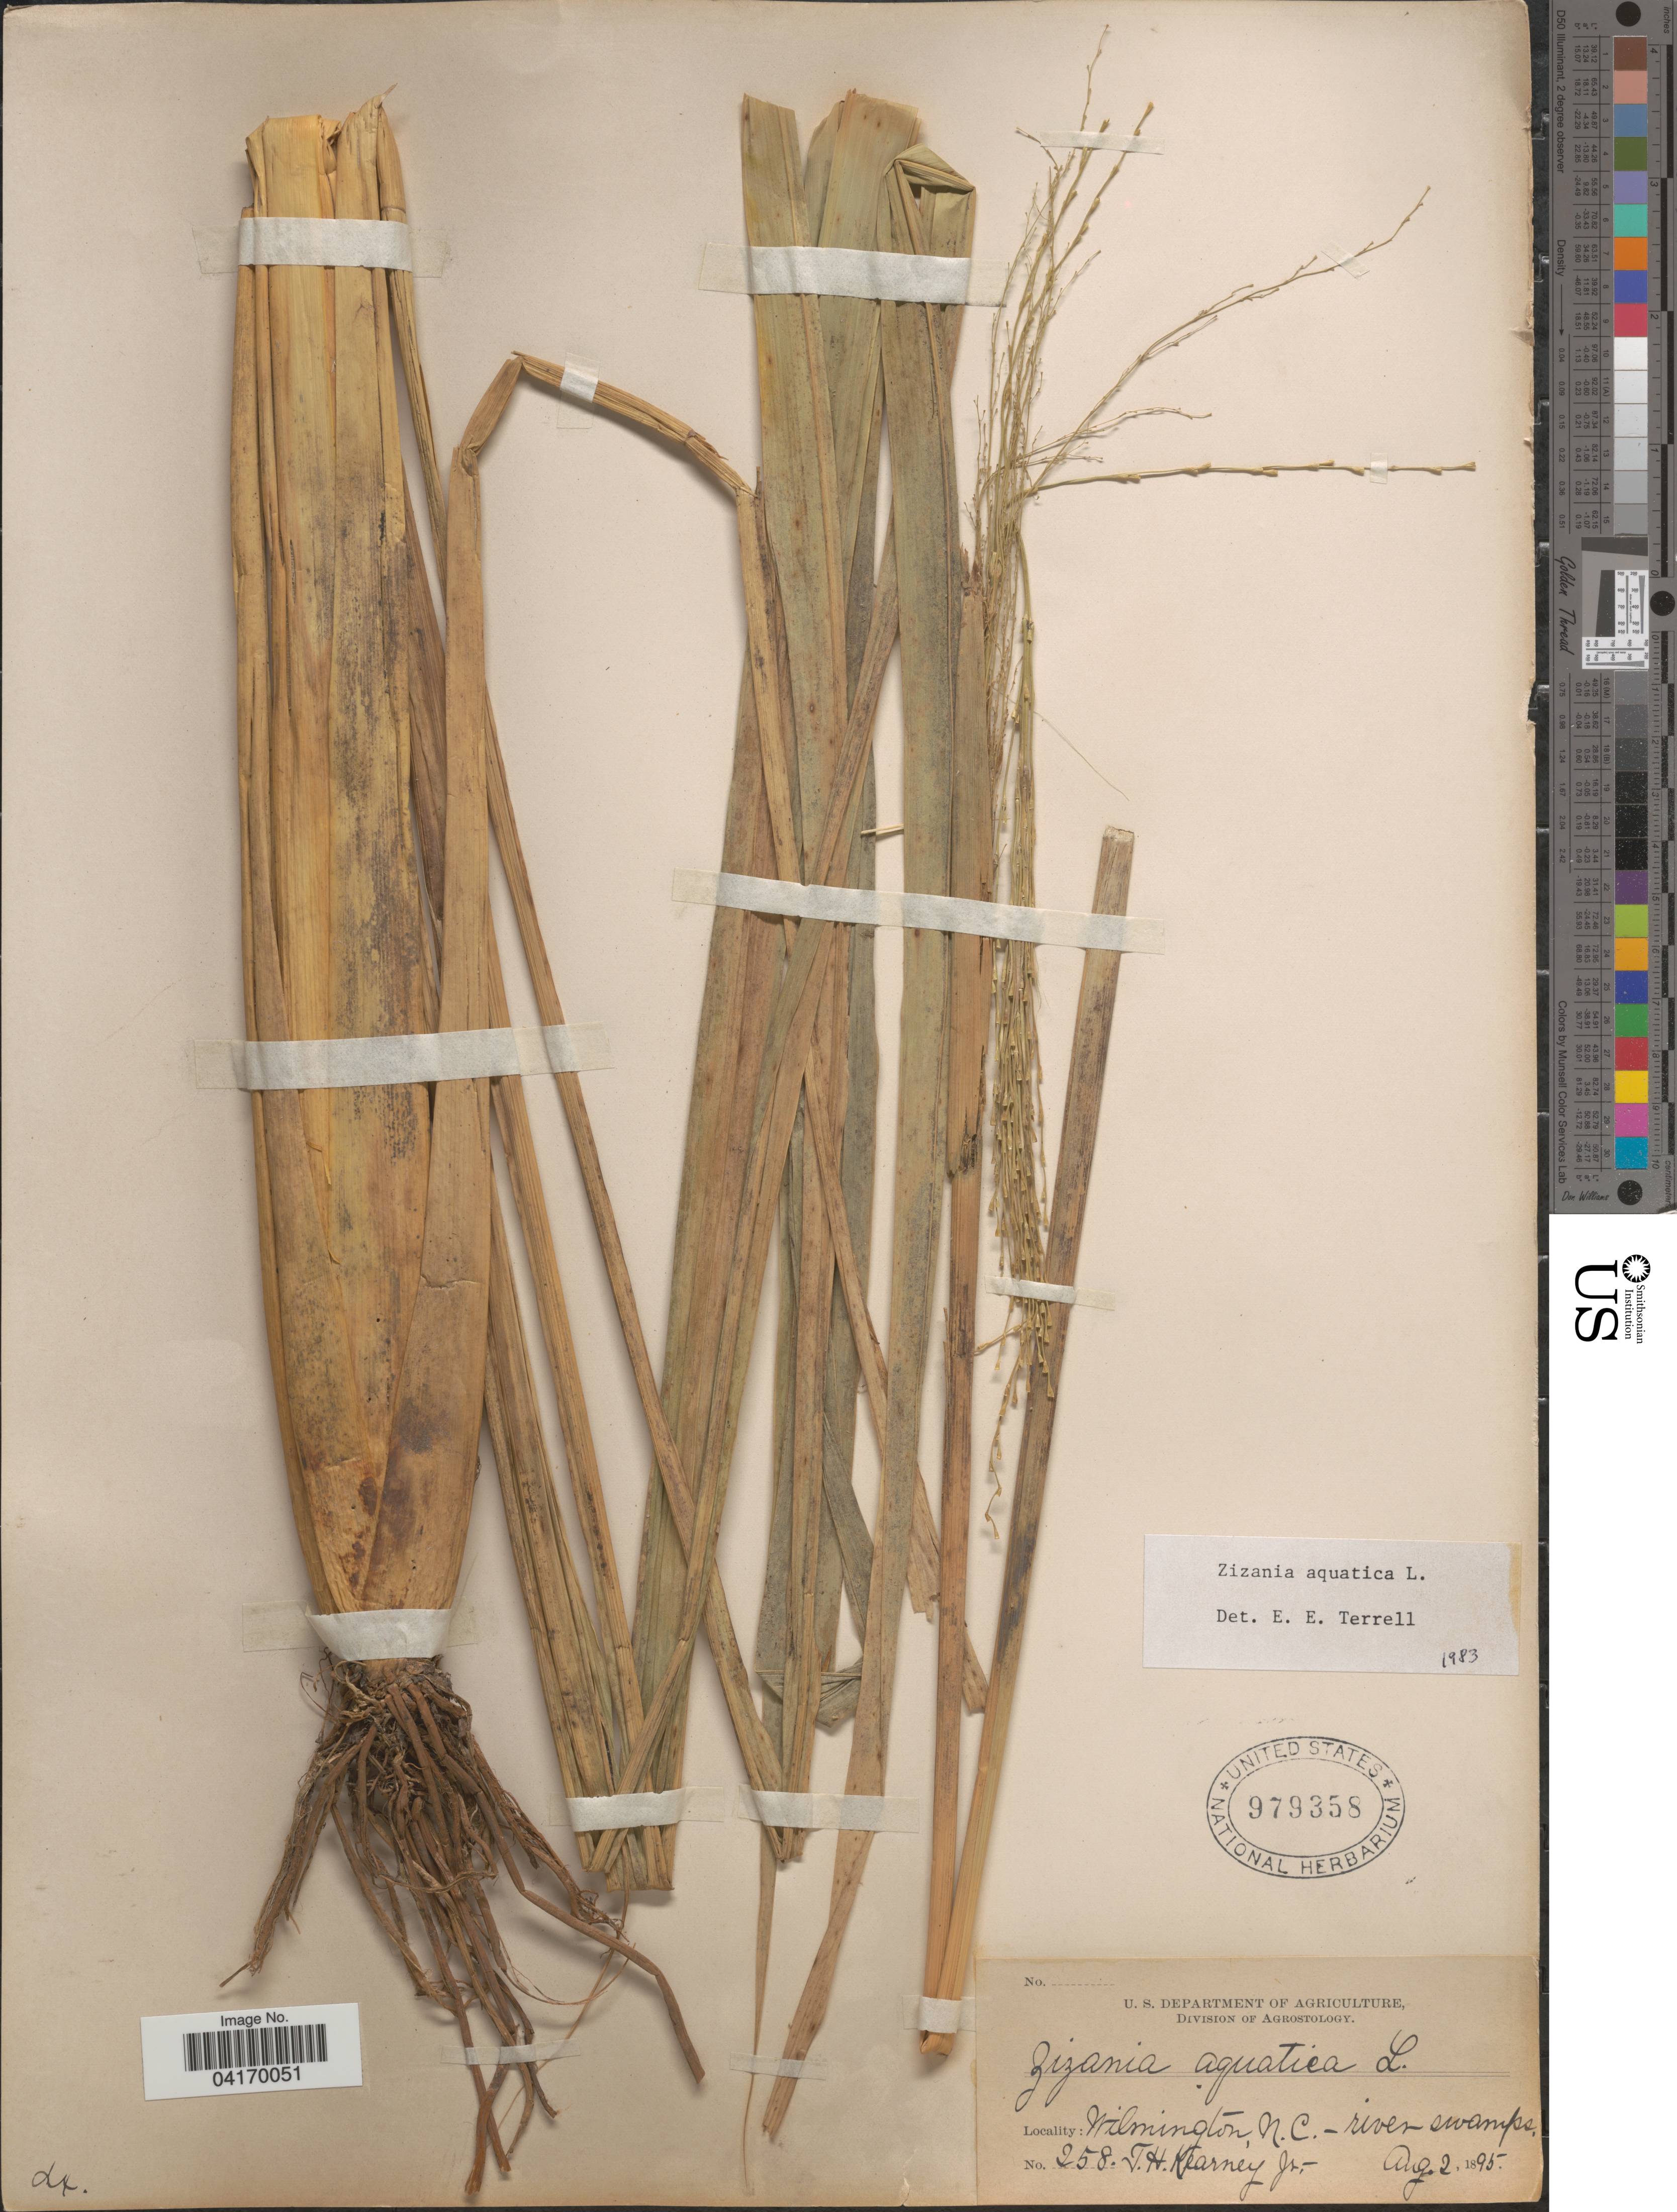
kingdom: Plantae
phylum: Tracheophyta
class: Liliopsida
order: Poales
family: Poaceae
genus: Zizania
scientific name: Zizania aquatica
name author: L.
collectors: T. H. Kearney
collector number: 258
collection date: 1895-08-02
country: United States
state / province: North Carolina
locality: Wilmington.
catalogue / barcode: US 979358